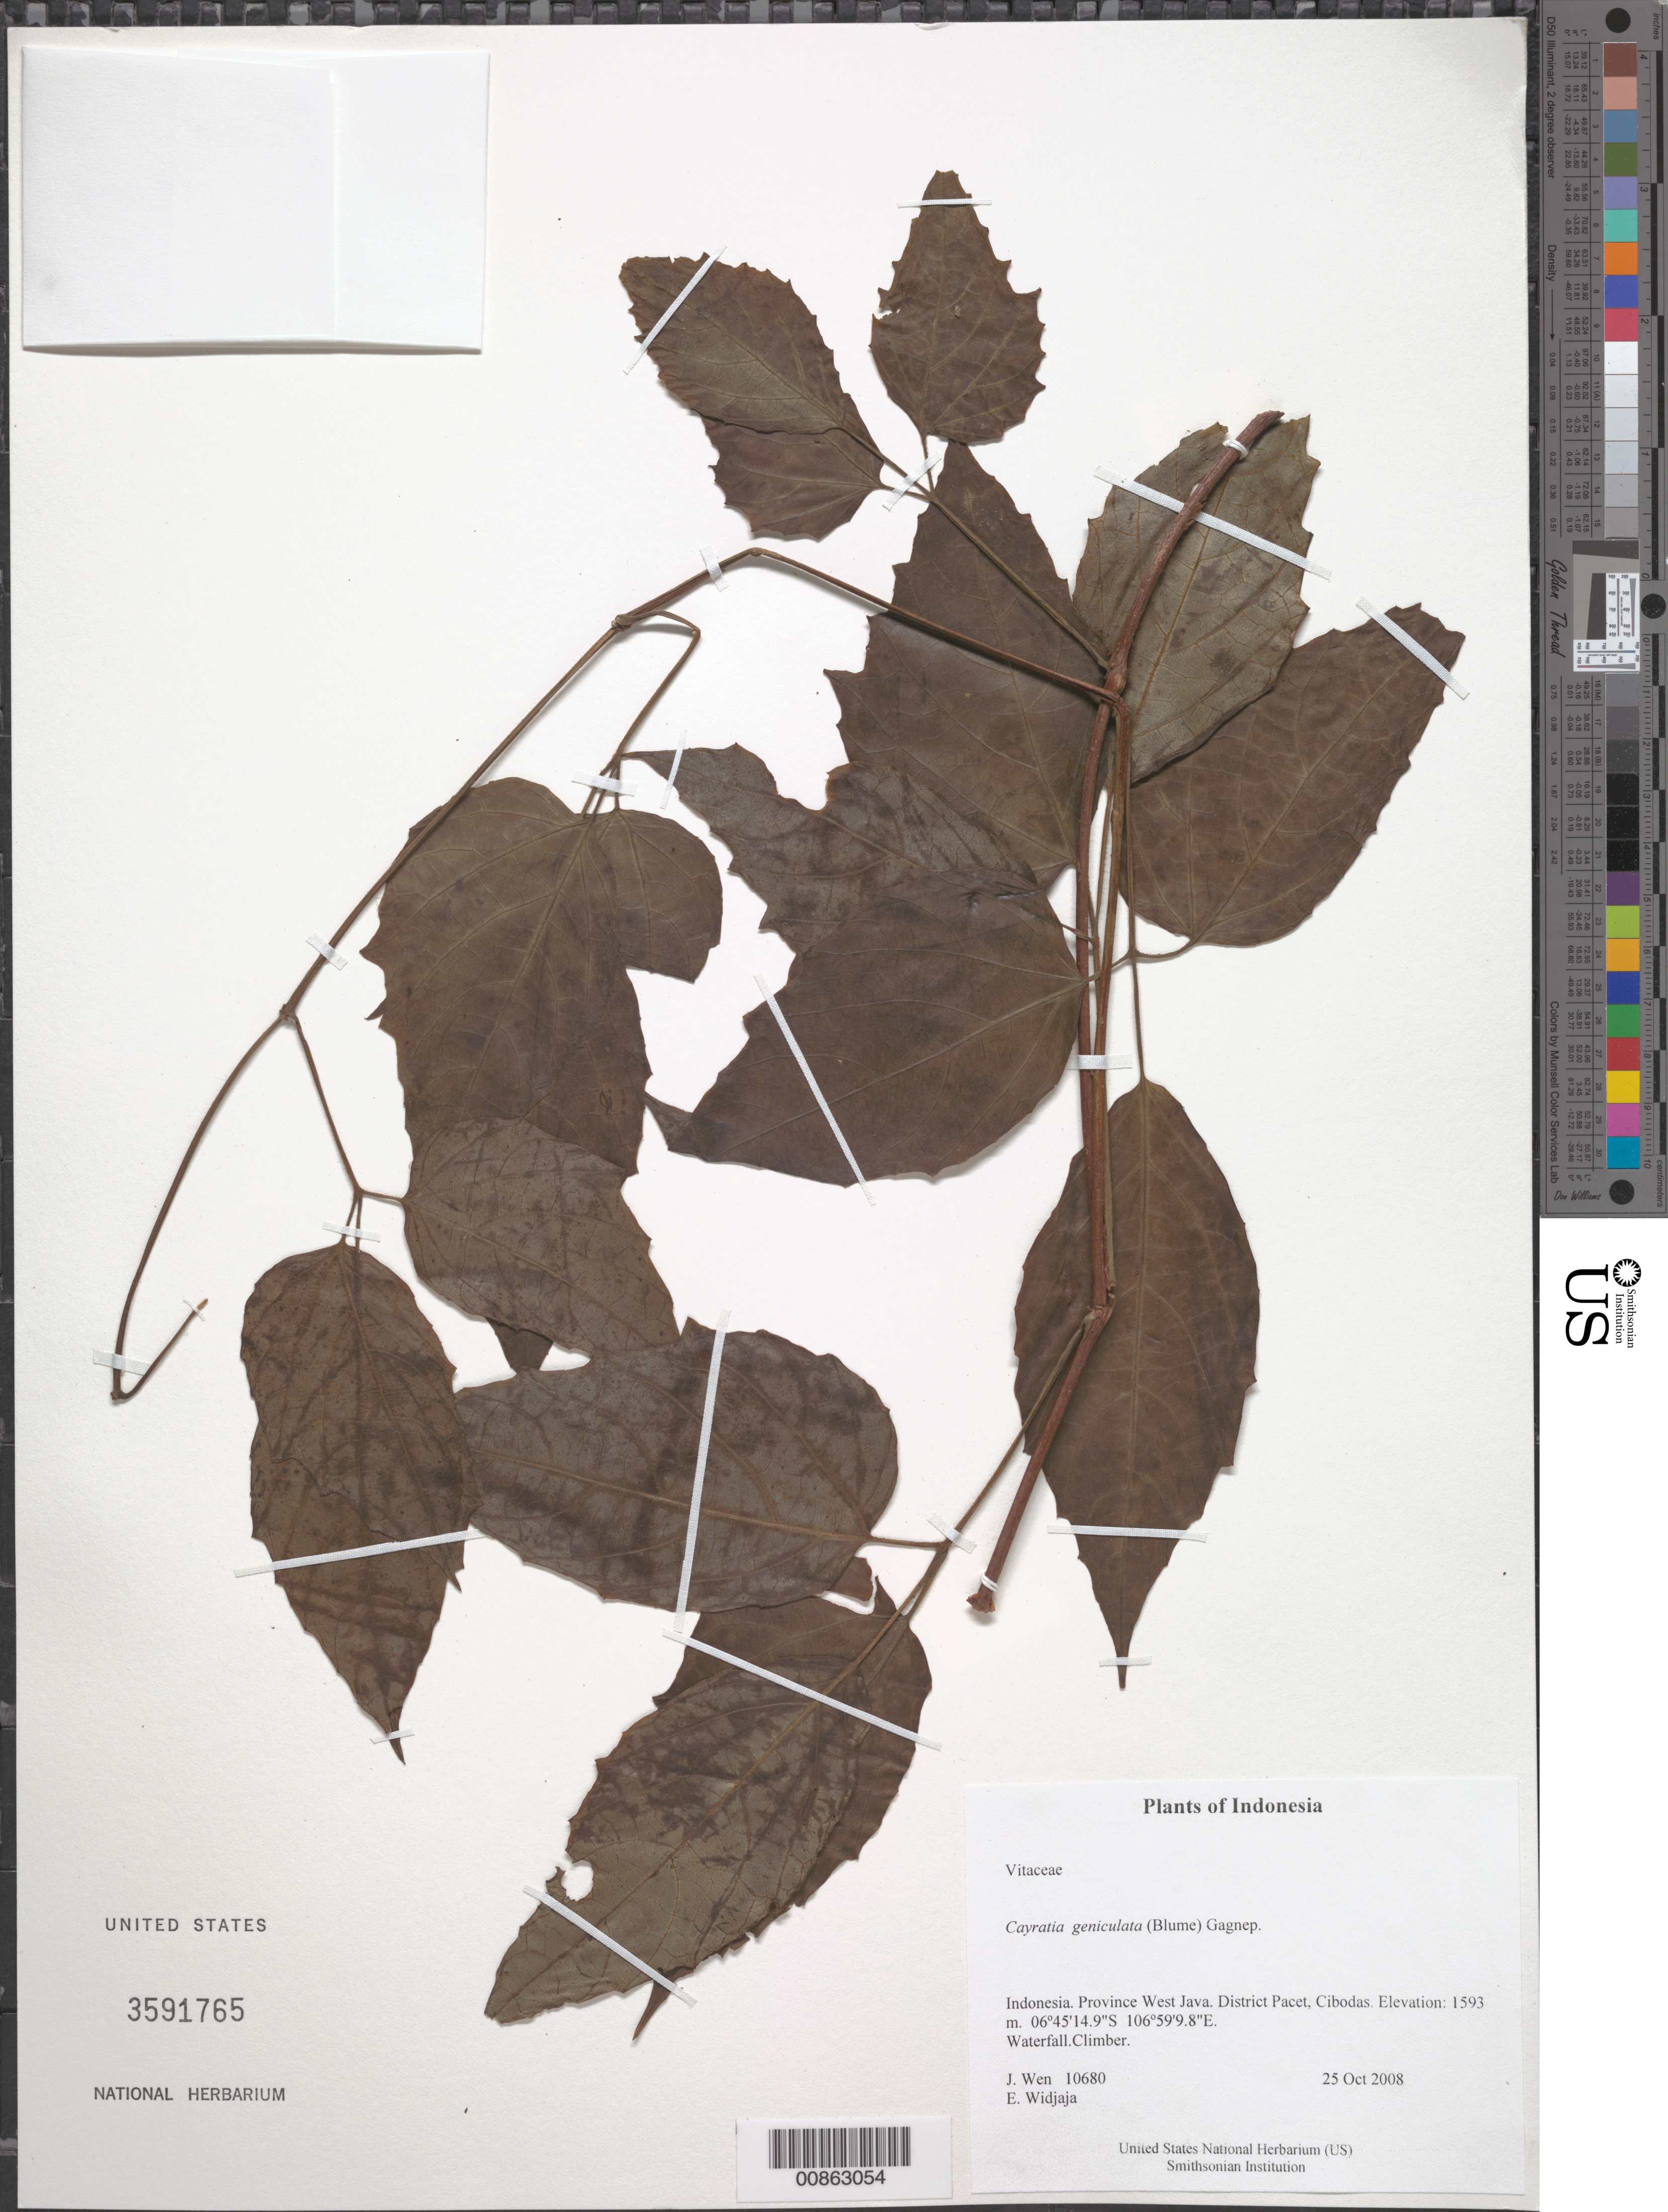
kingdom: Plantae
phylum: Tracheophyta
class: Magnoliopsida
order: Vitales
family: Vitaceae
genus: Cayratia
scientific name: Cayratia geniculata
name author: (Blume) Gagnep.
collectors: J. Wen & E. A. Widjaja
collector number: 10680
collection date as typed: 25 Oct 2008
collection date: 2008-10-25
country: Indonesia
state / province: Java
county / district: Jawa Barat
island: Java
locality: District Pacet, Cibodas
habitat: Waterfall.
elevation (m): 1593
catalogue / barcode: US 3591765